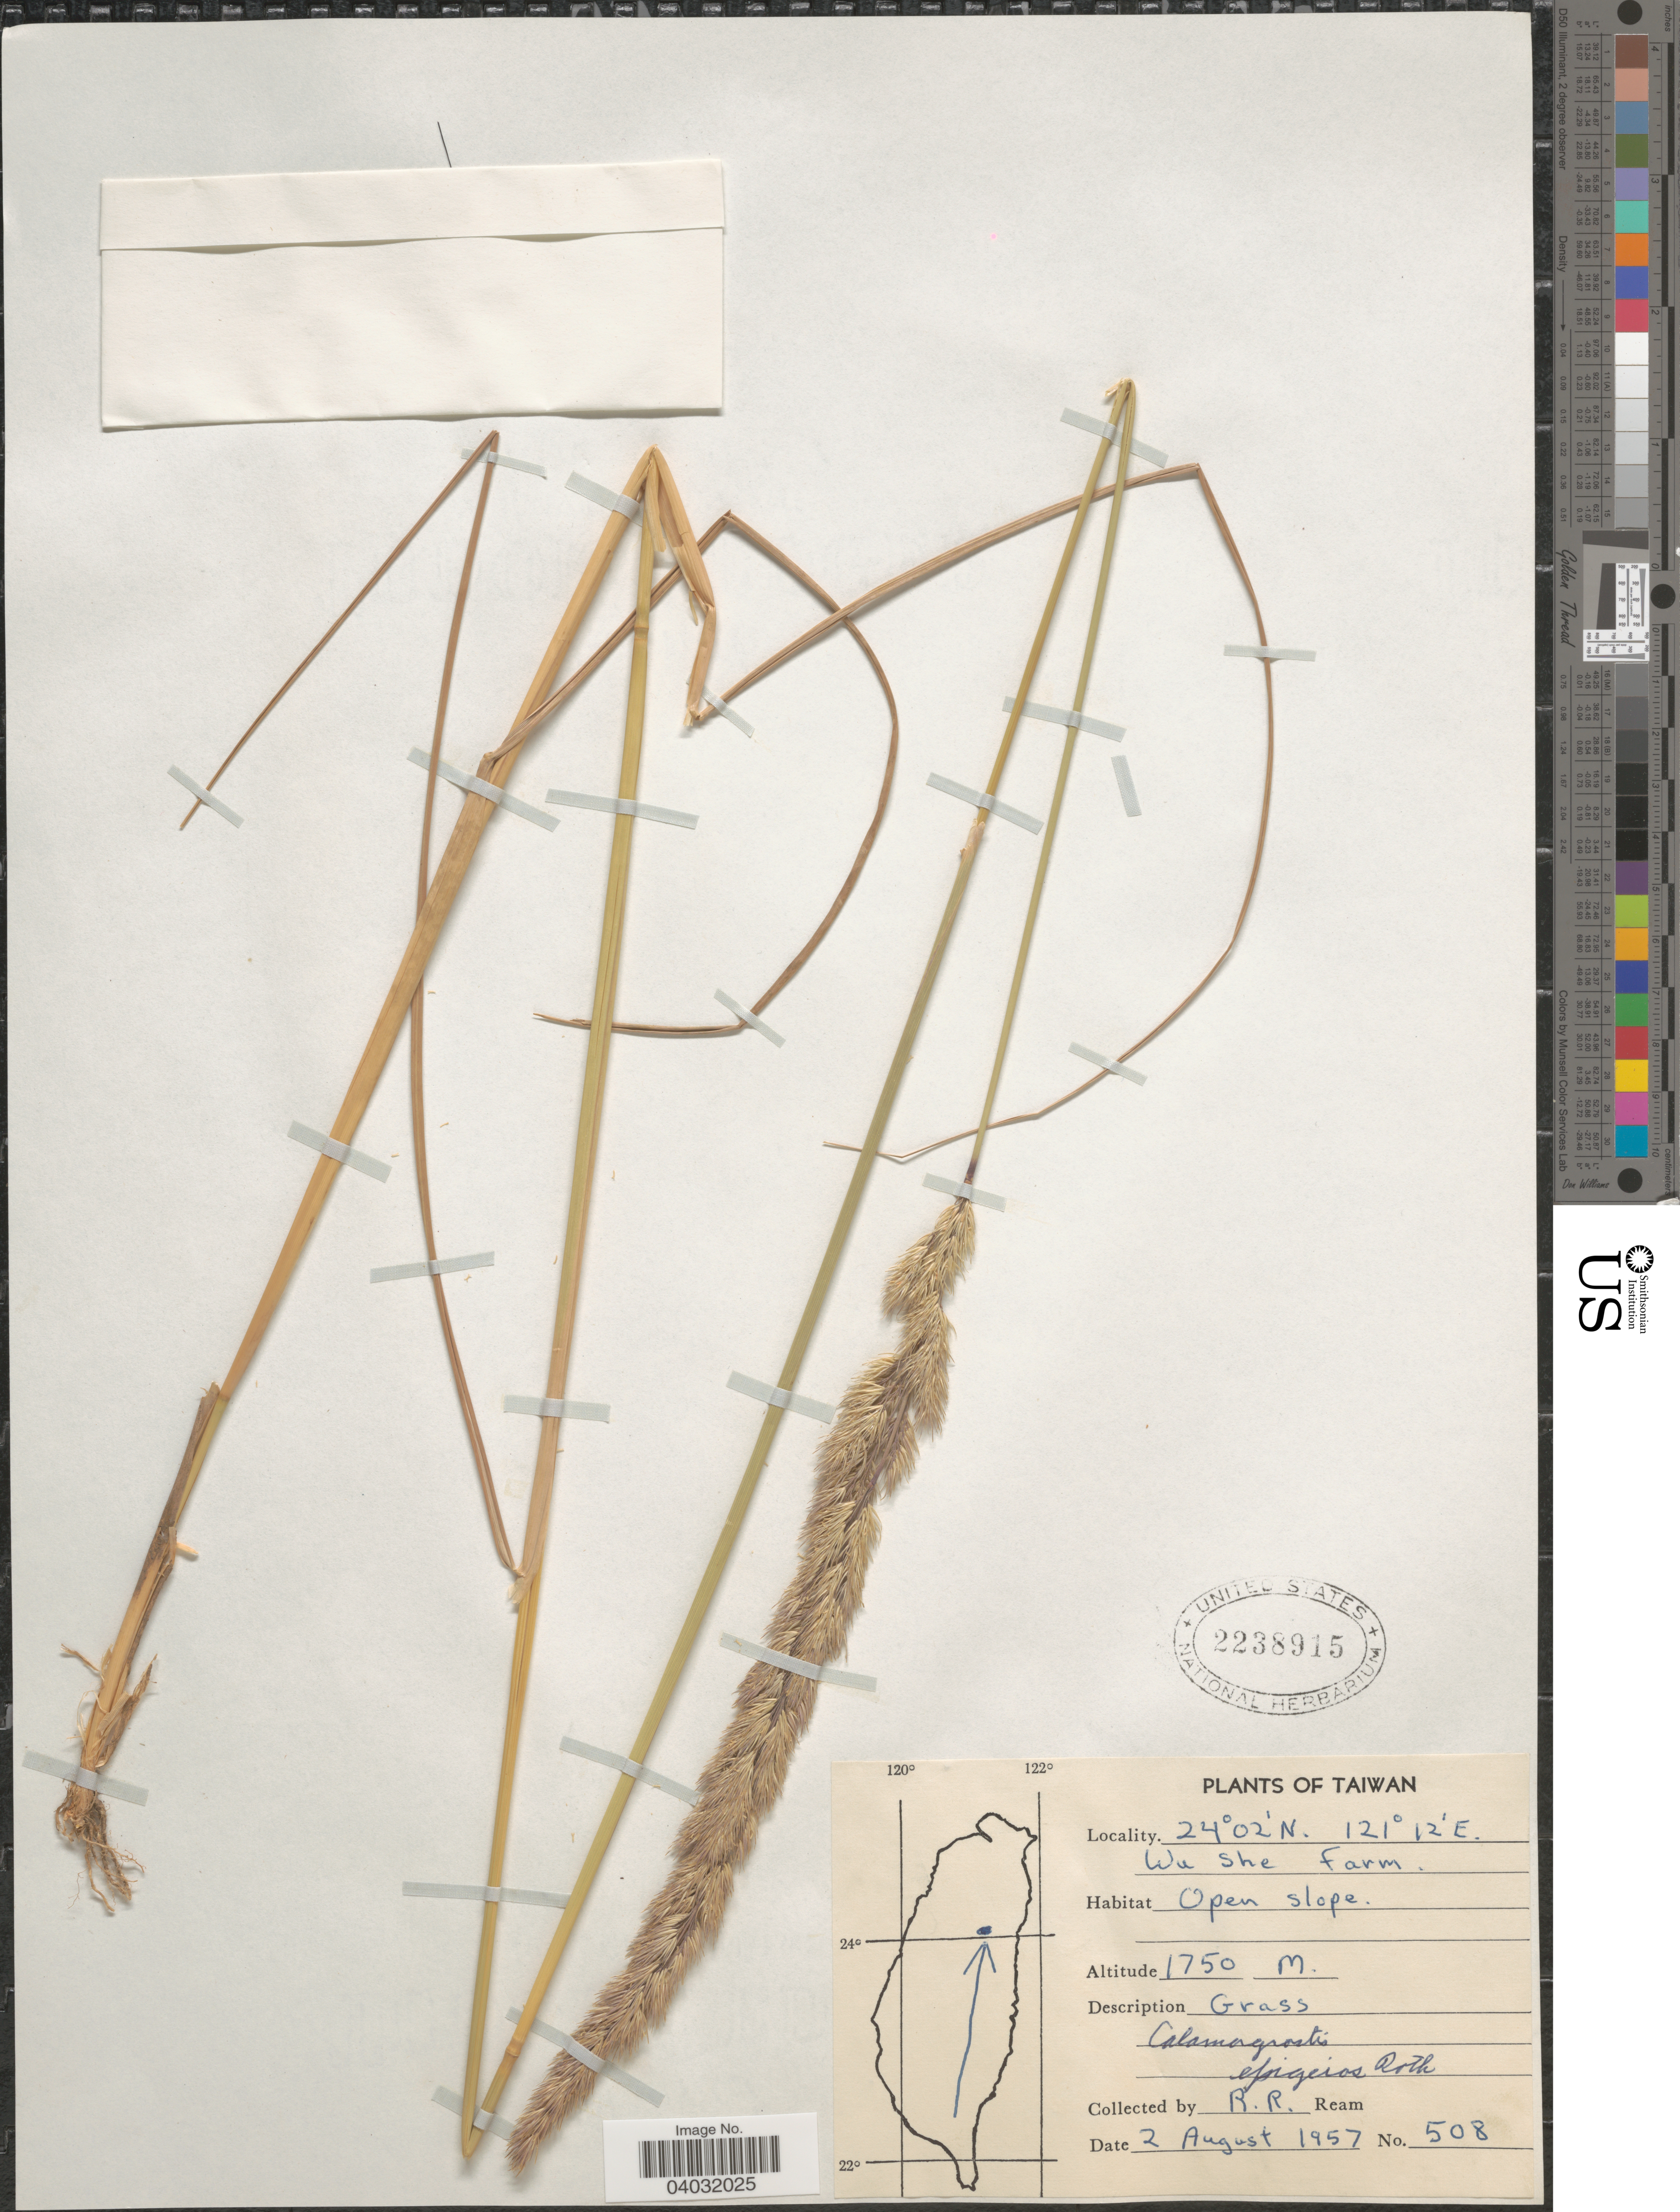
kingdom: Plantae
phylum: Tracheophyta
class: Liliopsida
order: Poales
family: Poaceae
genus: Calamagrostis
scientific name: Calamagrostis epigeios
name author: (L.) Roth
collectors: R. Ream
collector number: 508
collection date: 1957-08-02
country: Taiwan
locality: Wu She Farm.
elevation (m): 1750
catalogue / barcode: US 2238915